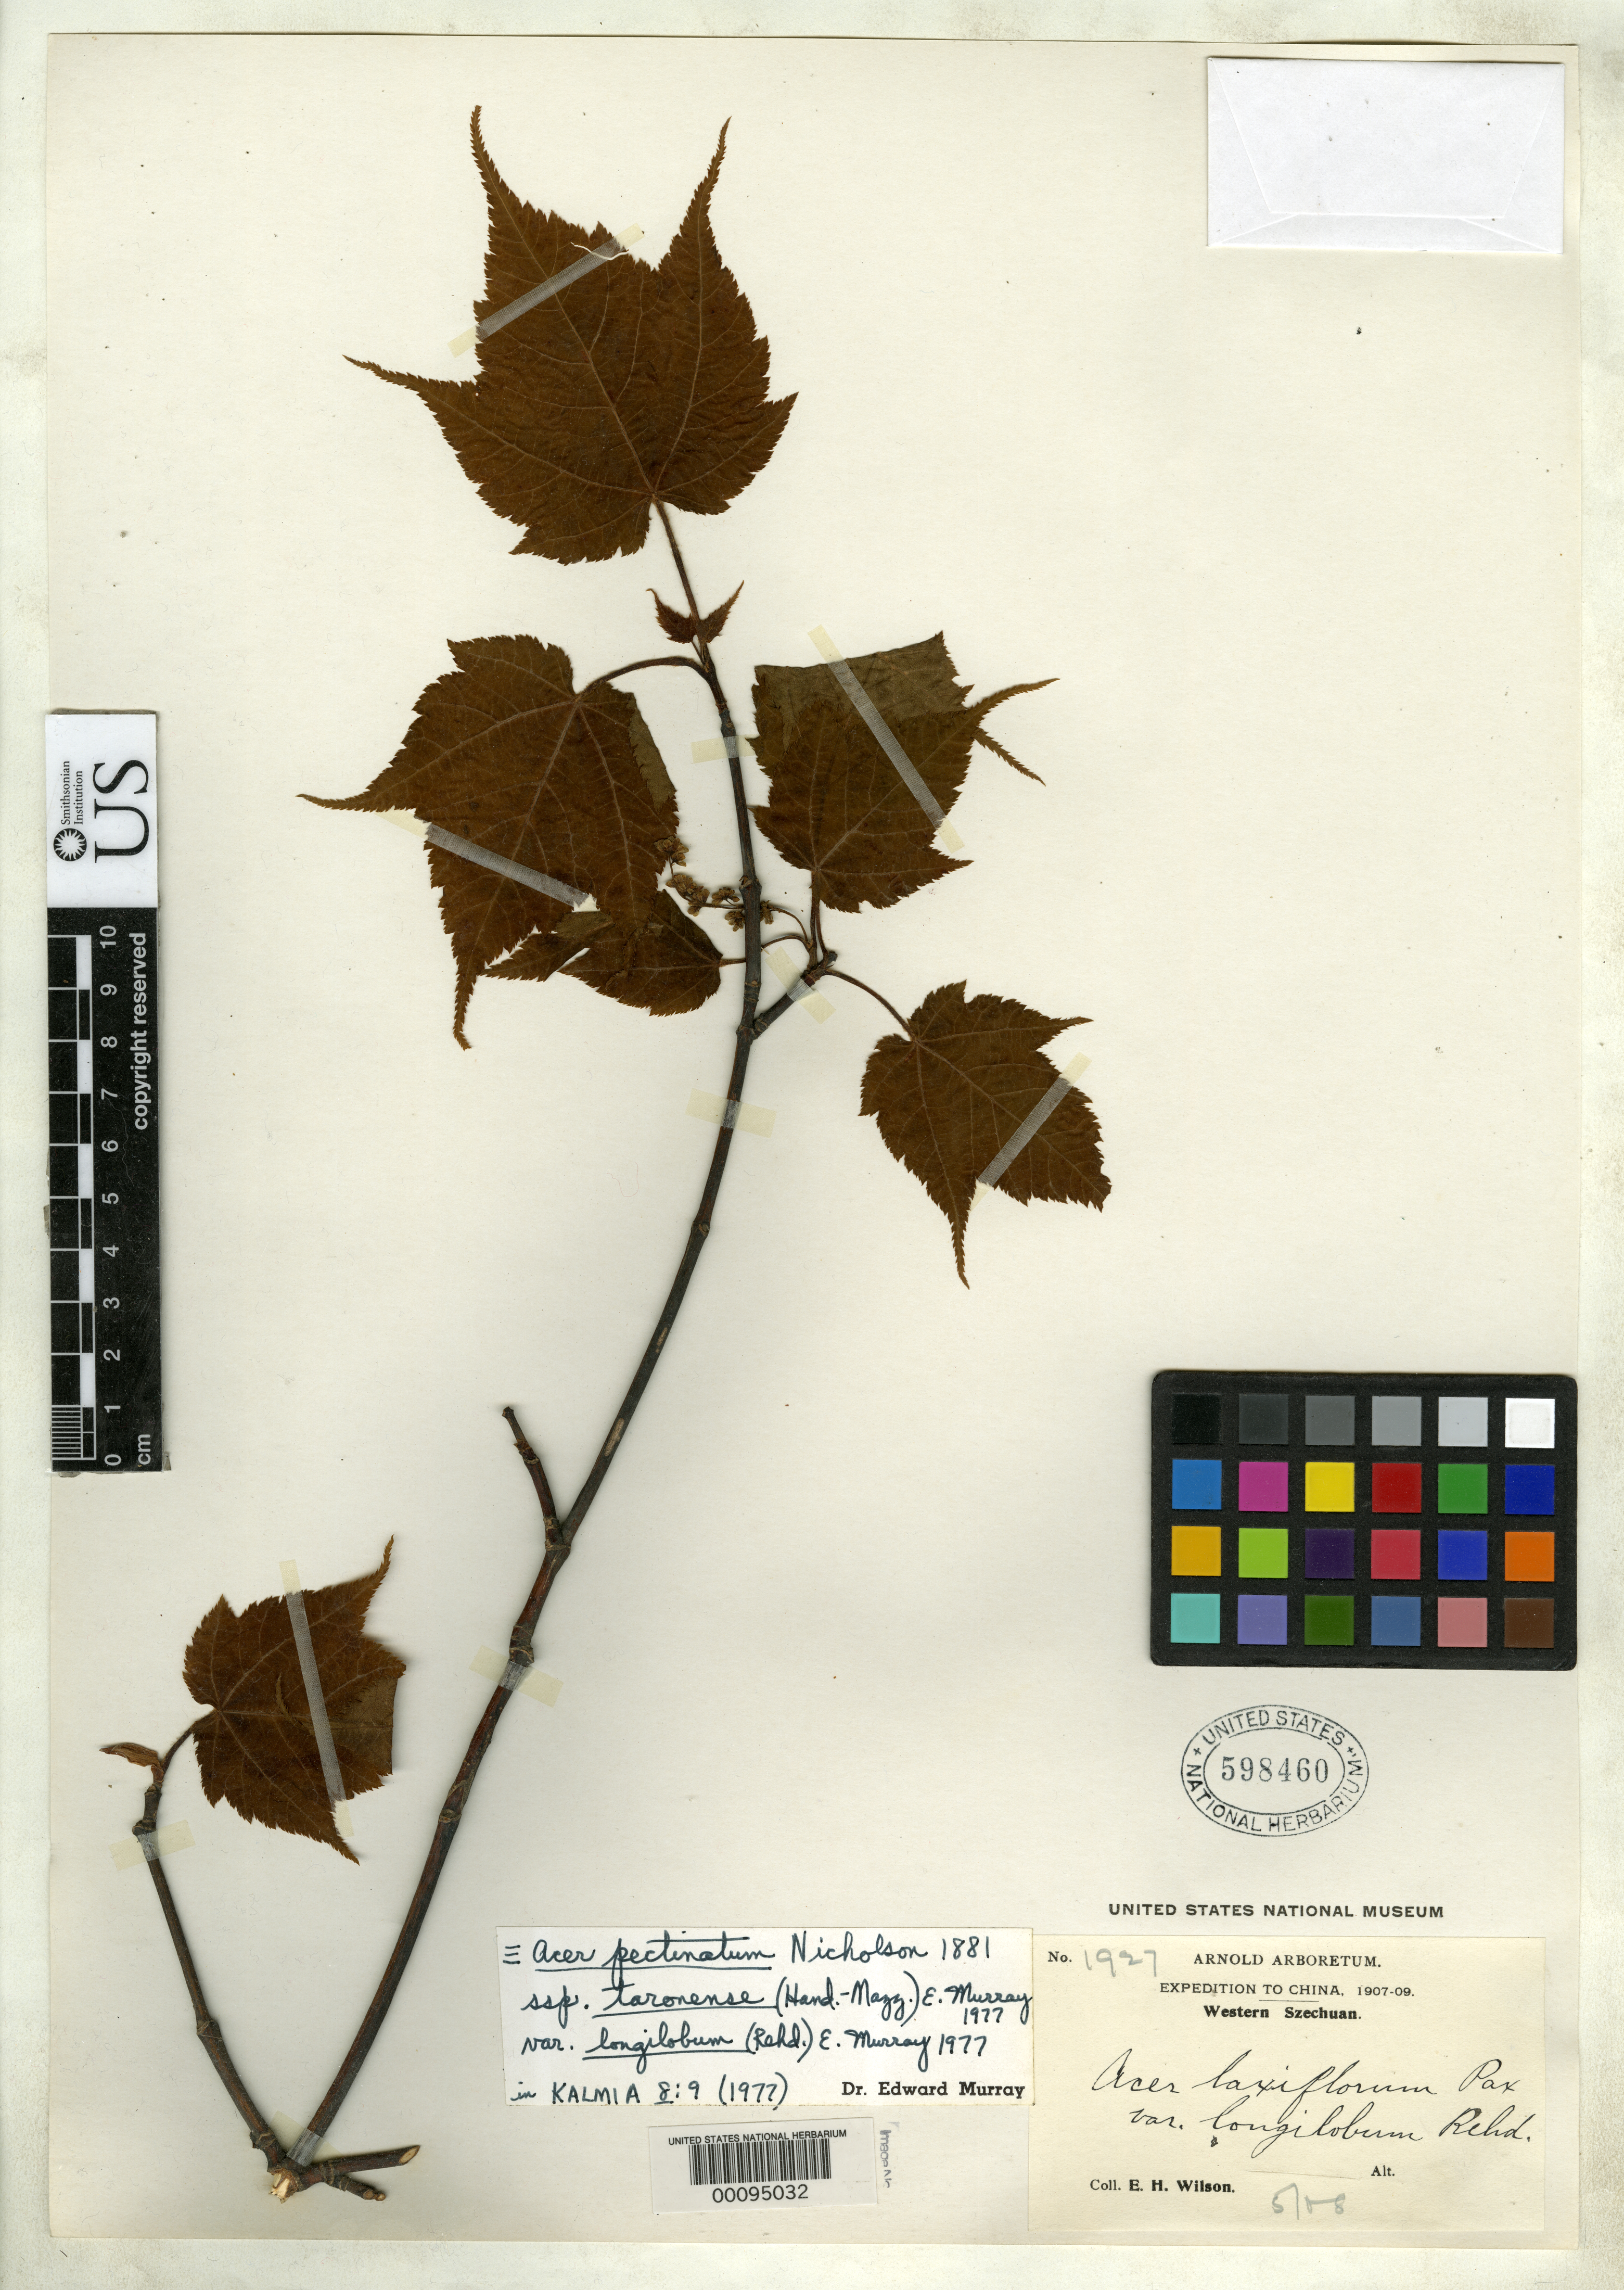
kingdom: Plantae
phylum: Tracheophyta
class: Magnoliopsida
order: Sapindales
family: Sapindaceae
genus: Acer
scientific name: Acer laxiflorum var. longilobum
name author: Rehder in Sarg.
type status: Isotype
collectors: E. H. Wilson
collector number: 1927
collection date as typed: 23 May 1908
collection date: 1908-05-23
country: China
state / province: Sichuan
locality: Chiu-ting-shan.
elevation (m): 2300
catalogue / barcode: US 598460